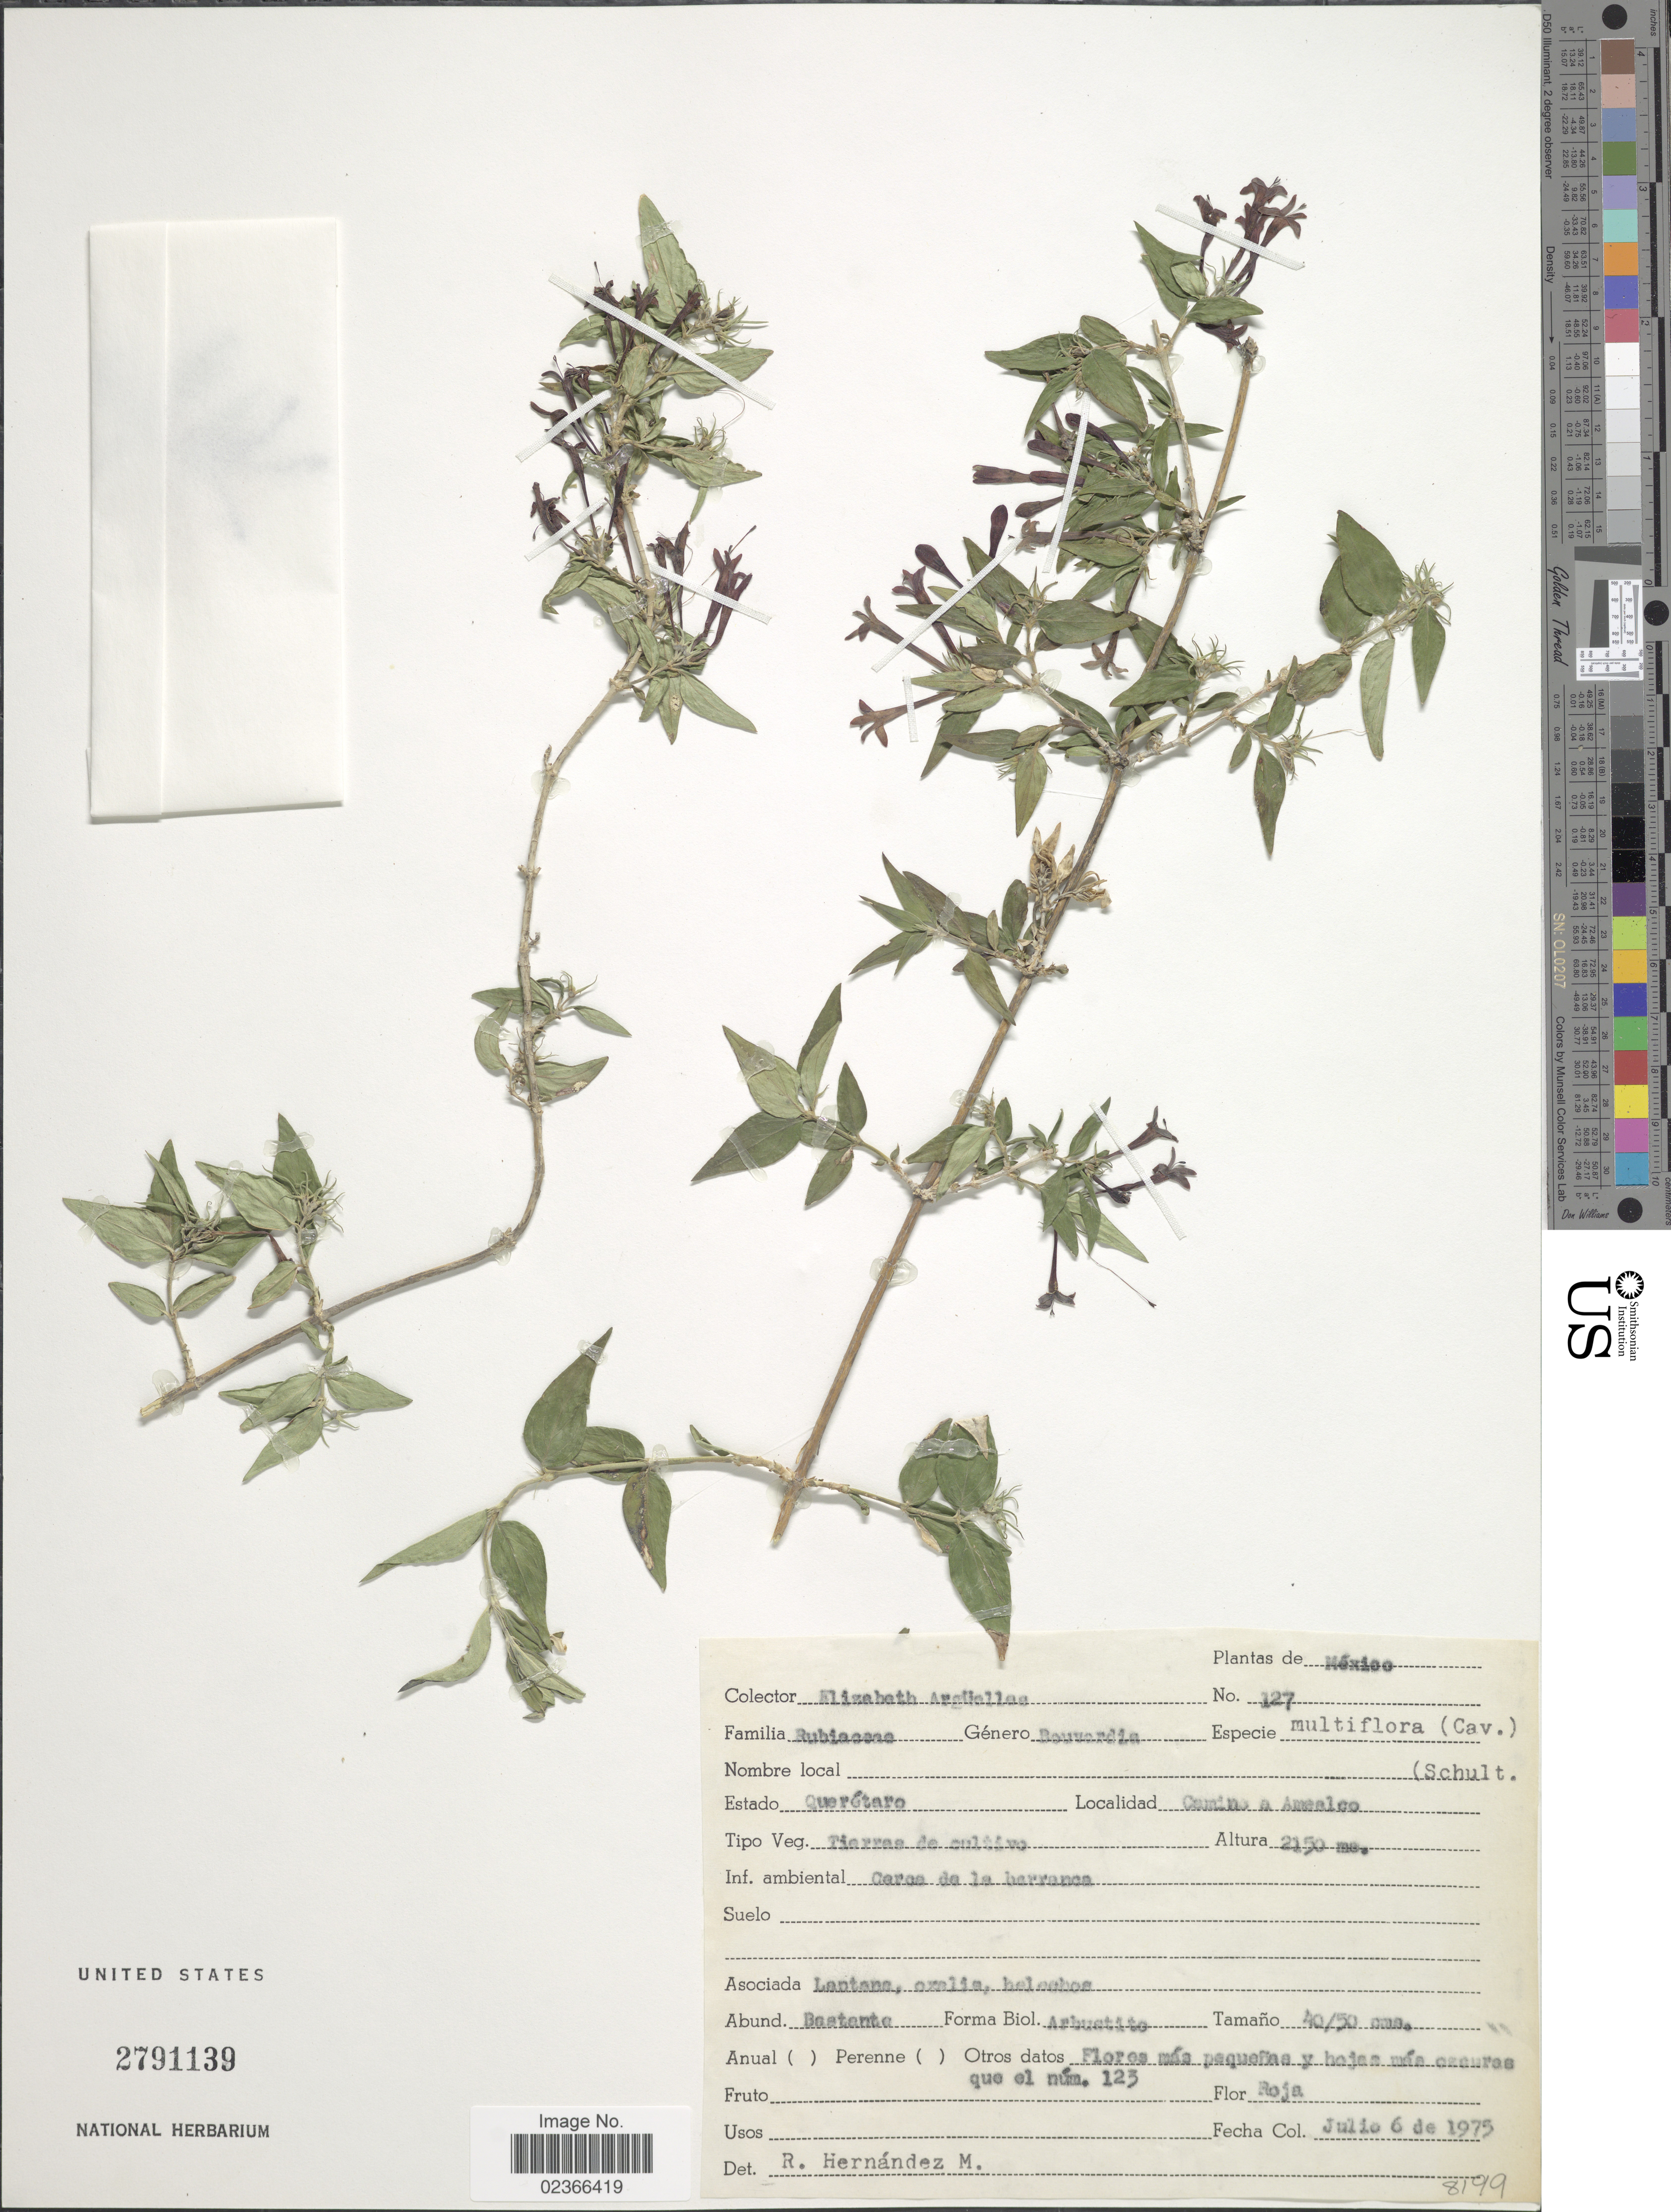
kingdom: Plantae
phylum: Tracheophyta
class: Magnoliopsida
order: Gentianales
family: Rubiaceae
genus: Bouvardia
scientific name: Bouvardia multiflora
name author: (Cav.) Schult.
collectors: E. Argüelles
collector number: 127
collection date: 1975-07-06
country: Mexico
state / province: Querétaro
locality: Camino a Amealco, Tierras de cultivo,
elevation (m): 2150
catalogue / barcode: US 2791139